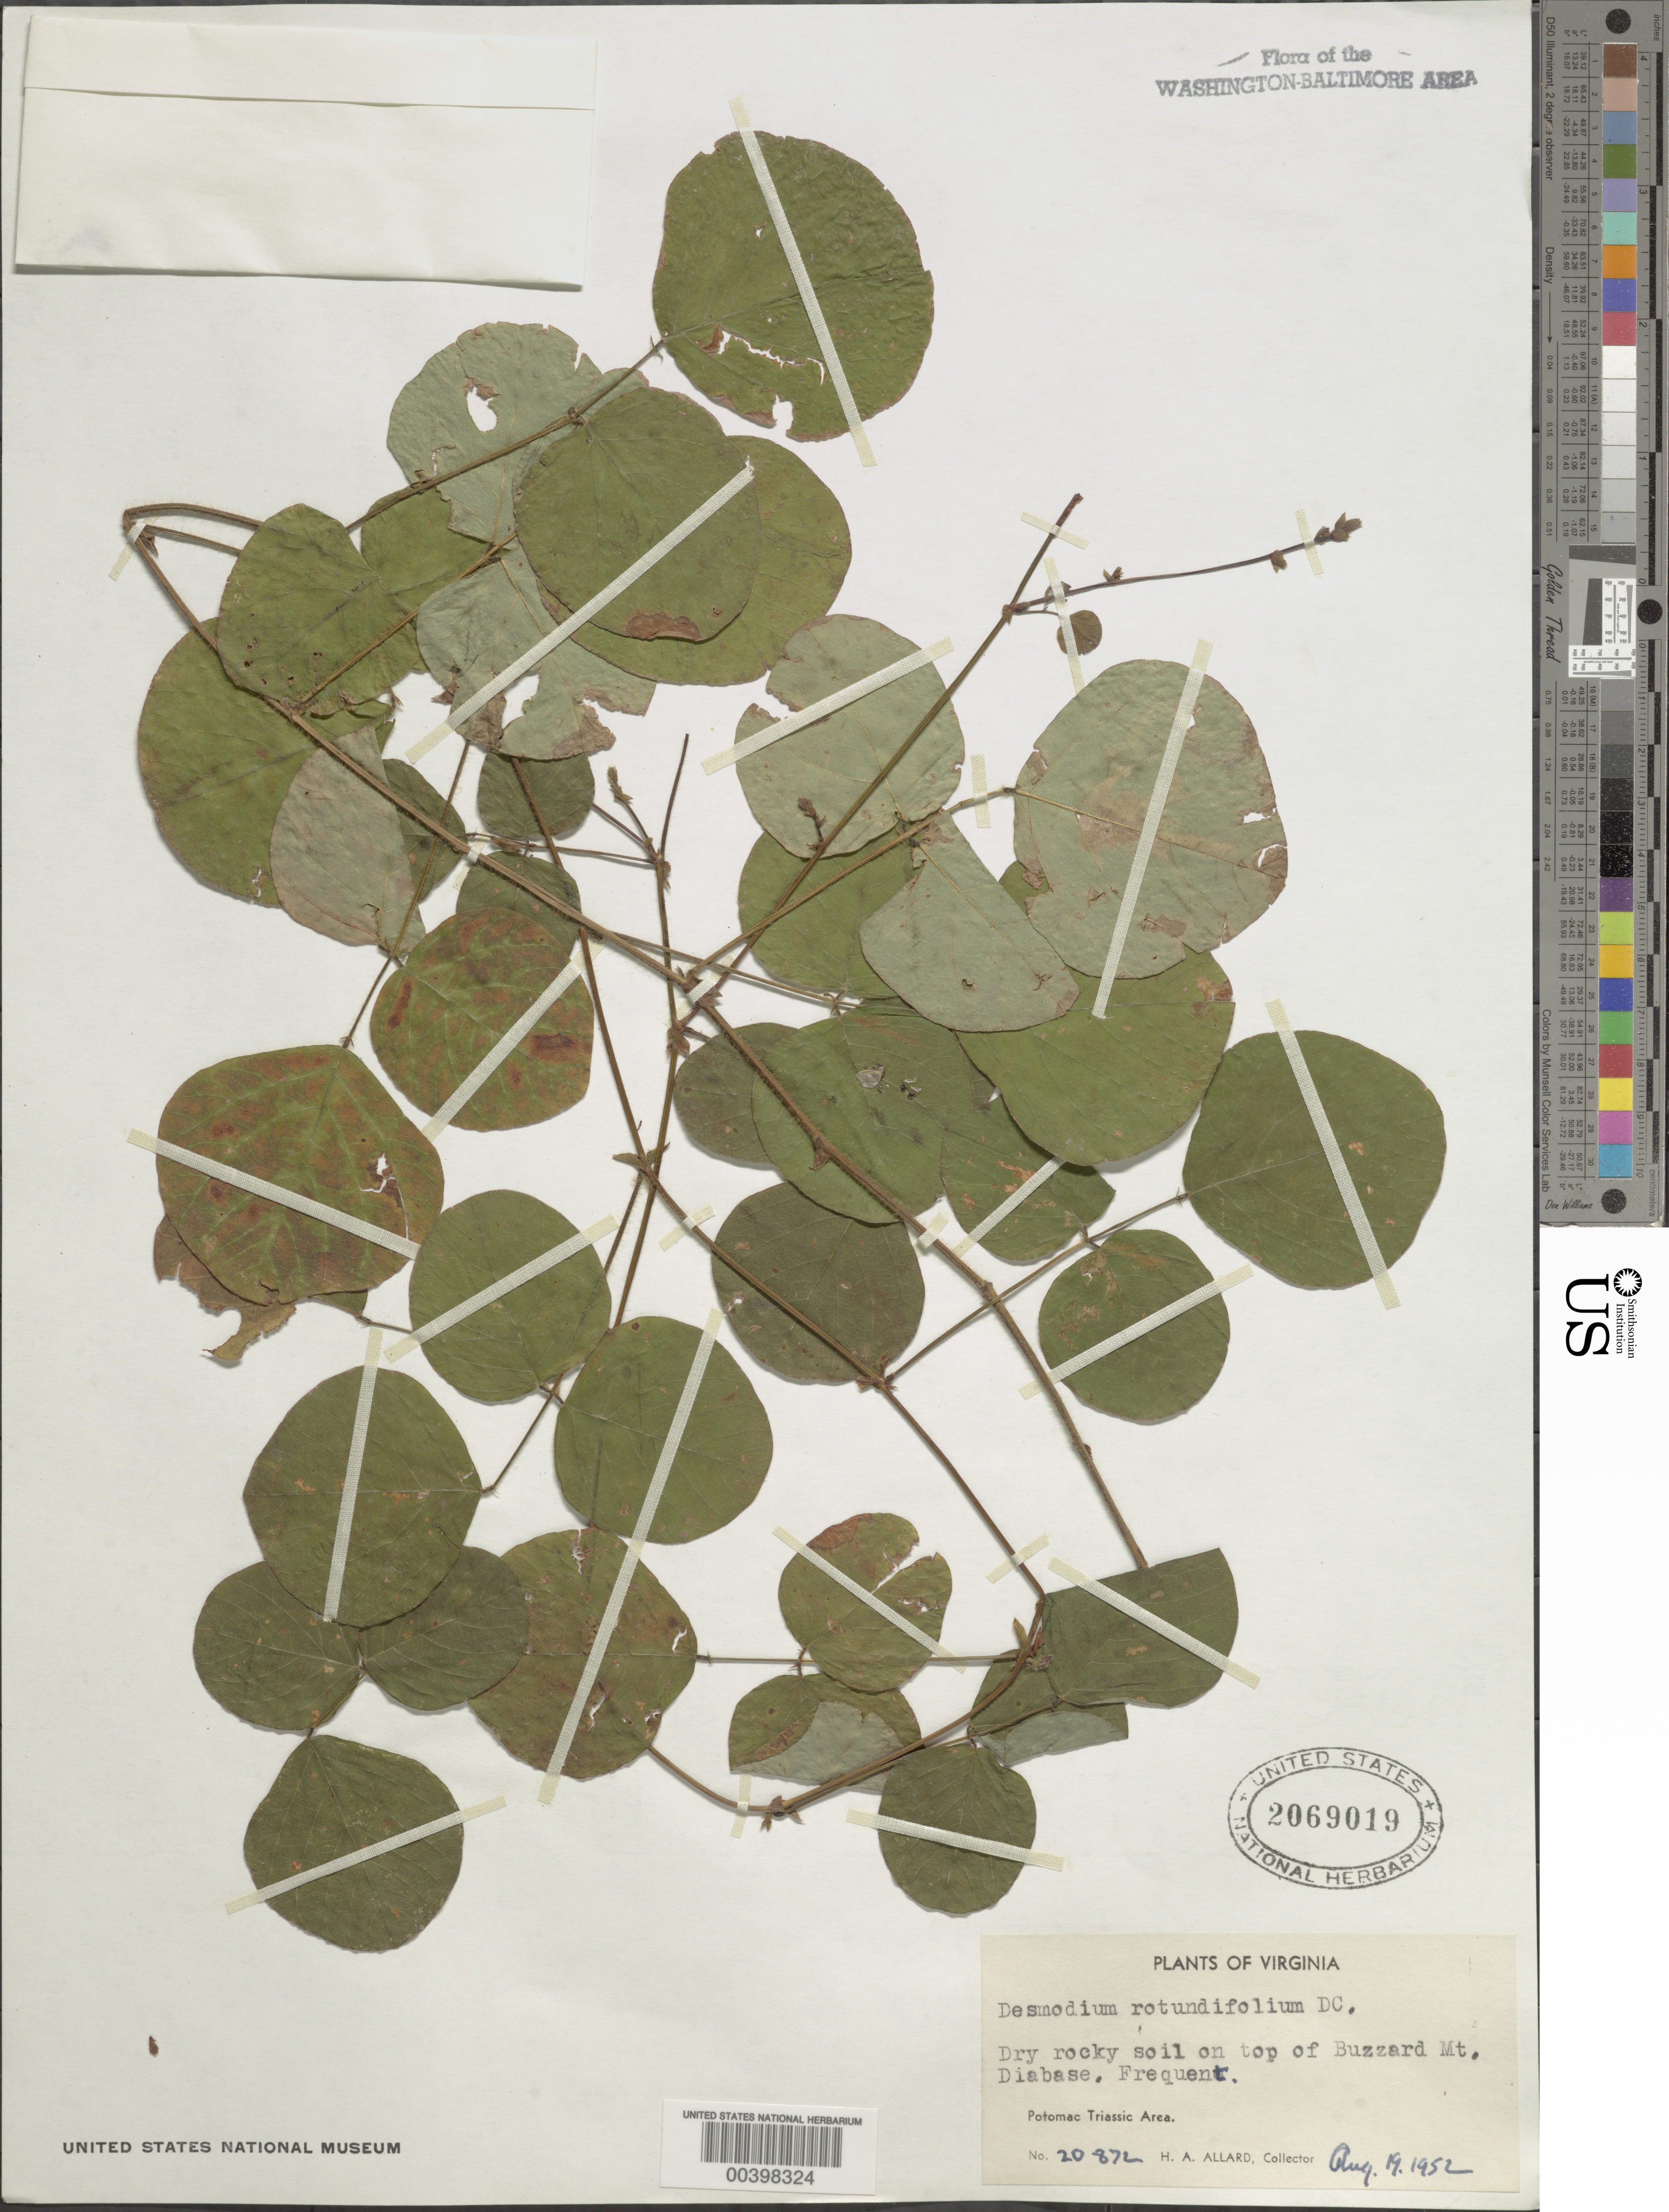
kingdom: Plantae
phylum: Tracheophyta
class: Magnoliopsida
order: Fabales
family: Fabaceae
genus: Desmodium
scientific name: Desmodium rotundifolium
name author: DC.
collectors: H. A. Allard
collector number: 20872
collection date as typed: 19 Aug 1952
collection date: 1952-08-19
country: United States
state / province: Virginia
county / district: Culpeper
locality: Buzzard Mountain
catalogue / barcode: US 2069019